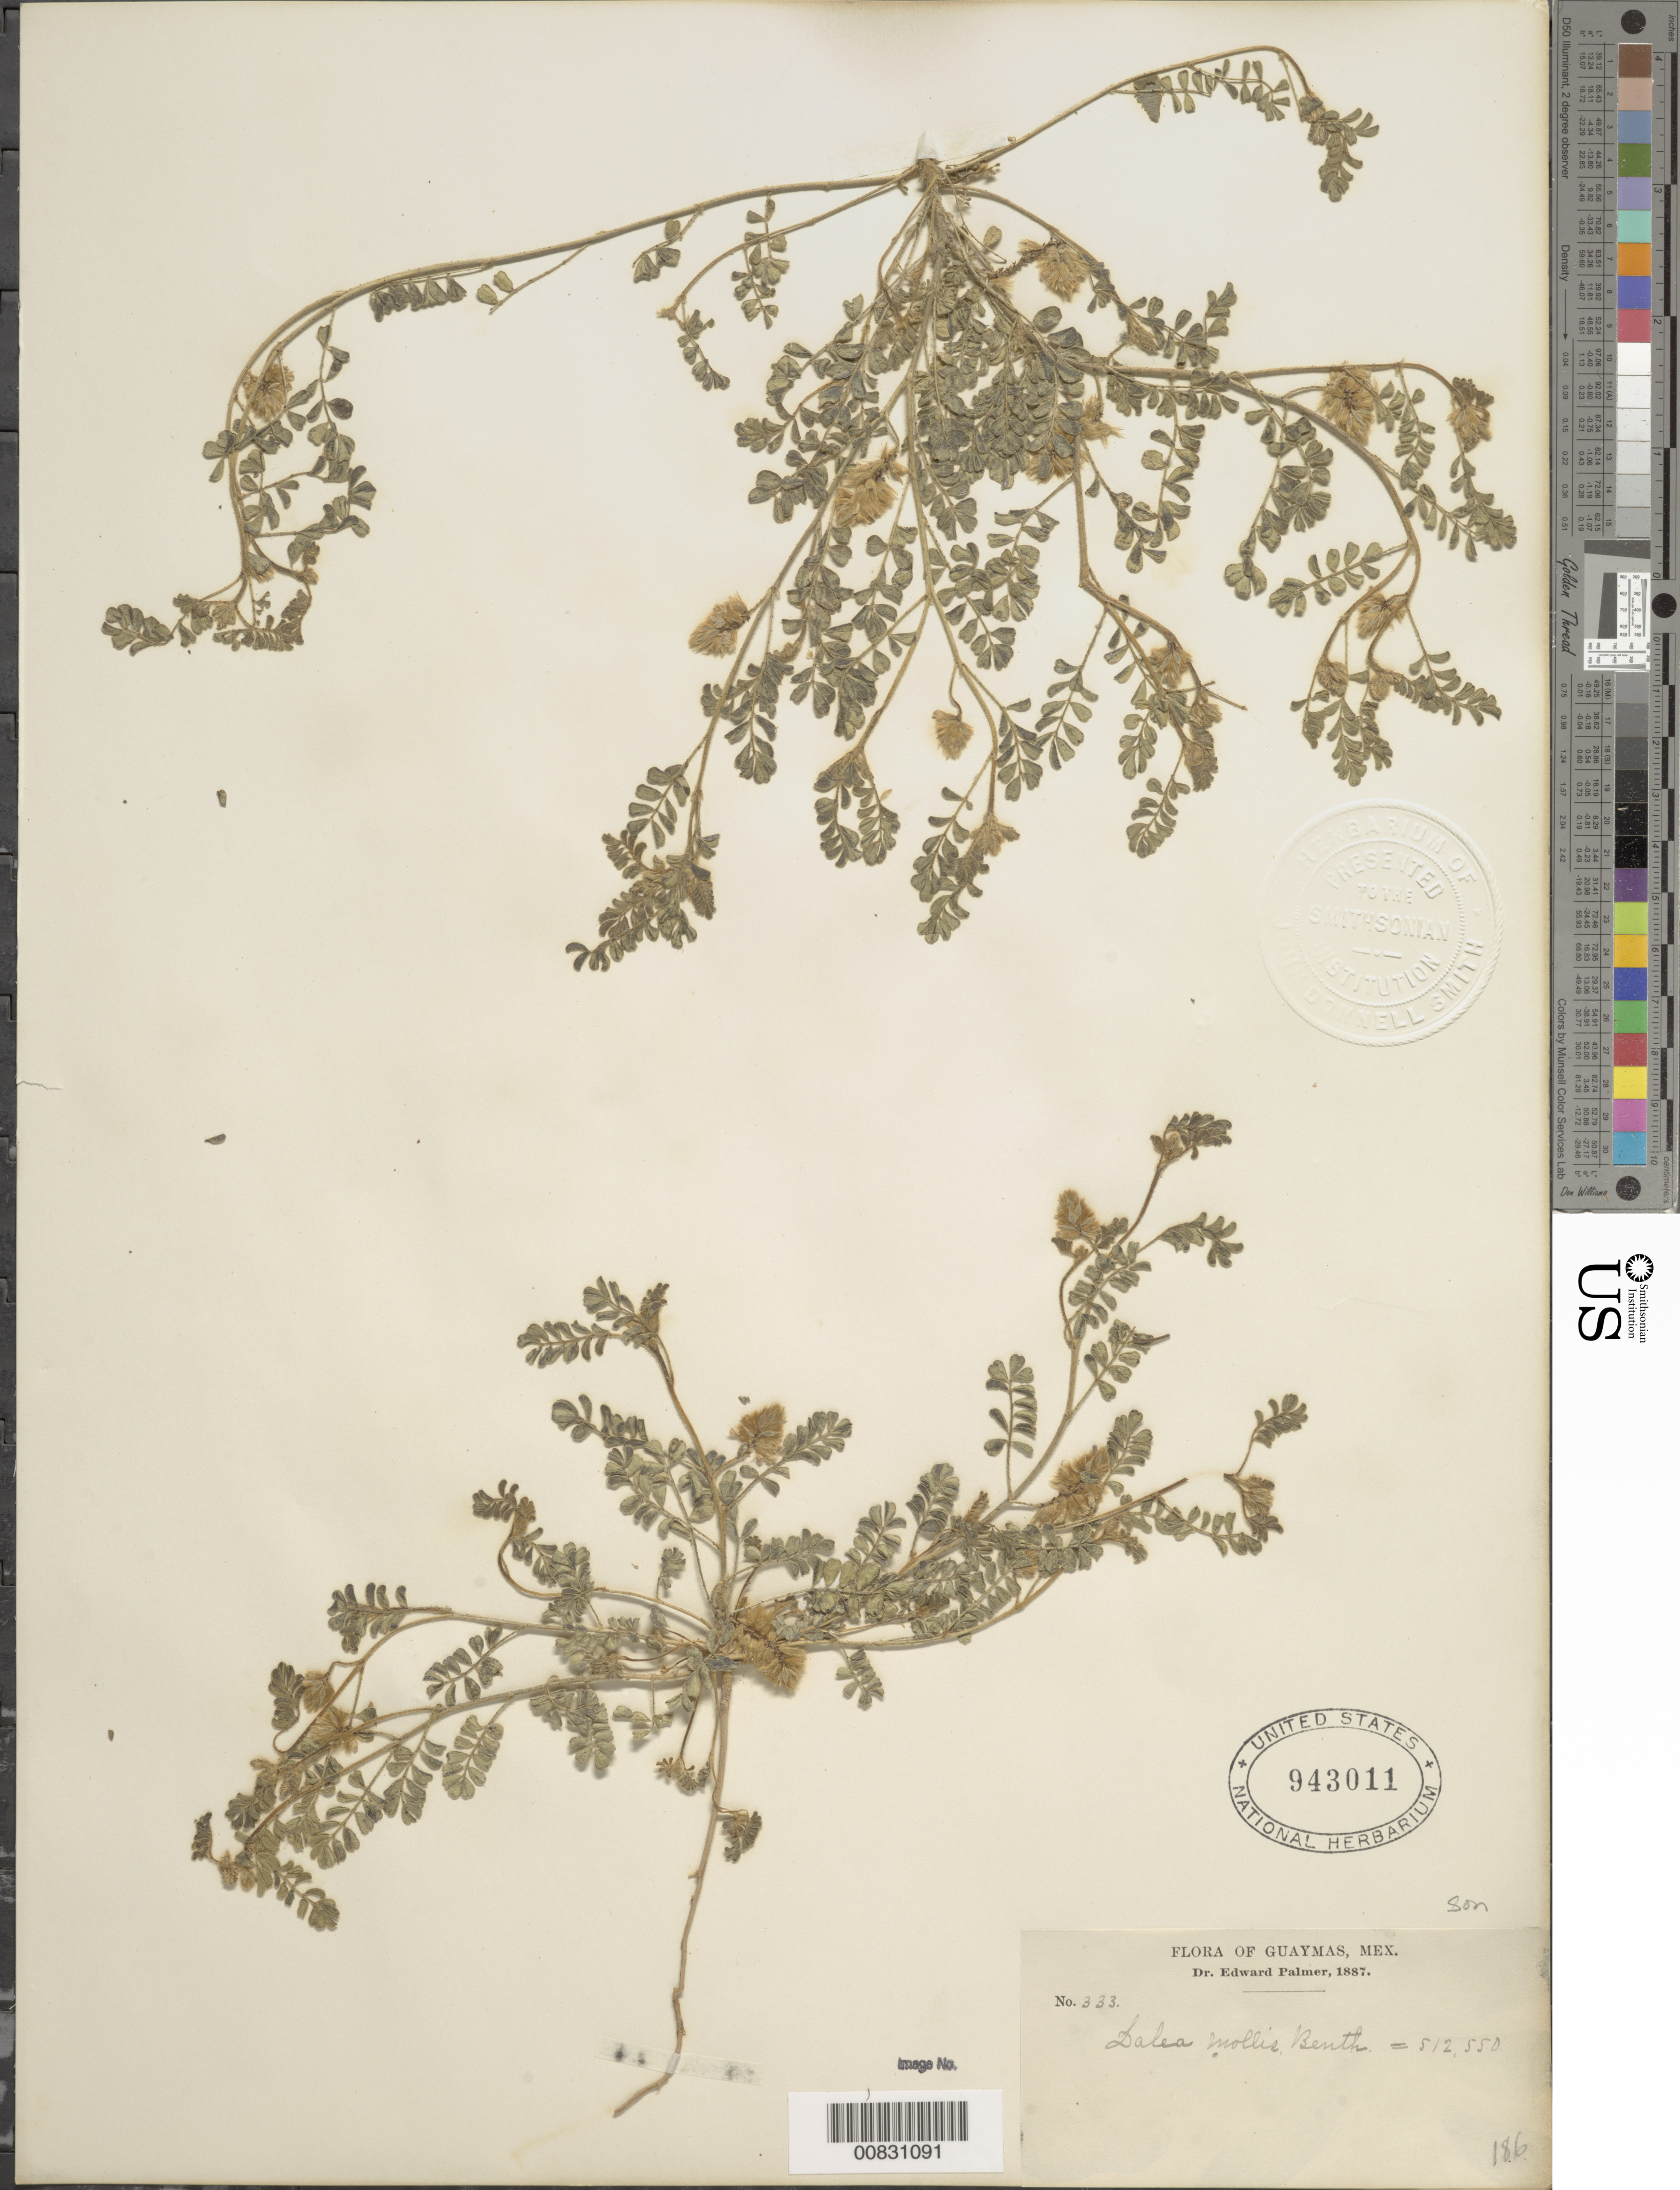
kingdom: Plantae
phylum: Tracheophyta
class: Magnoliopsida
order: Fabales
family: Fabaceae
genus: Dalea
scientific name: Dalea mollis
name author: Benth.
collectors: E. Palmer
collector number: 333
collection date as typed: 1887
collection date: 1887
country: Mexico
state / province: Sonora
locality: Guaymas, Sonora.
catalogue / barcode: US 943011